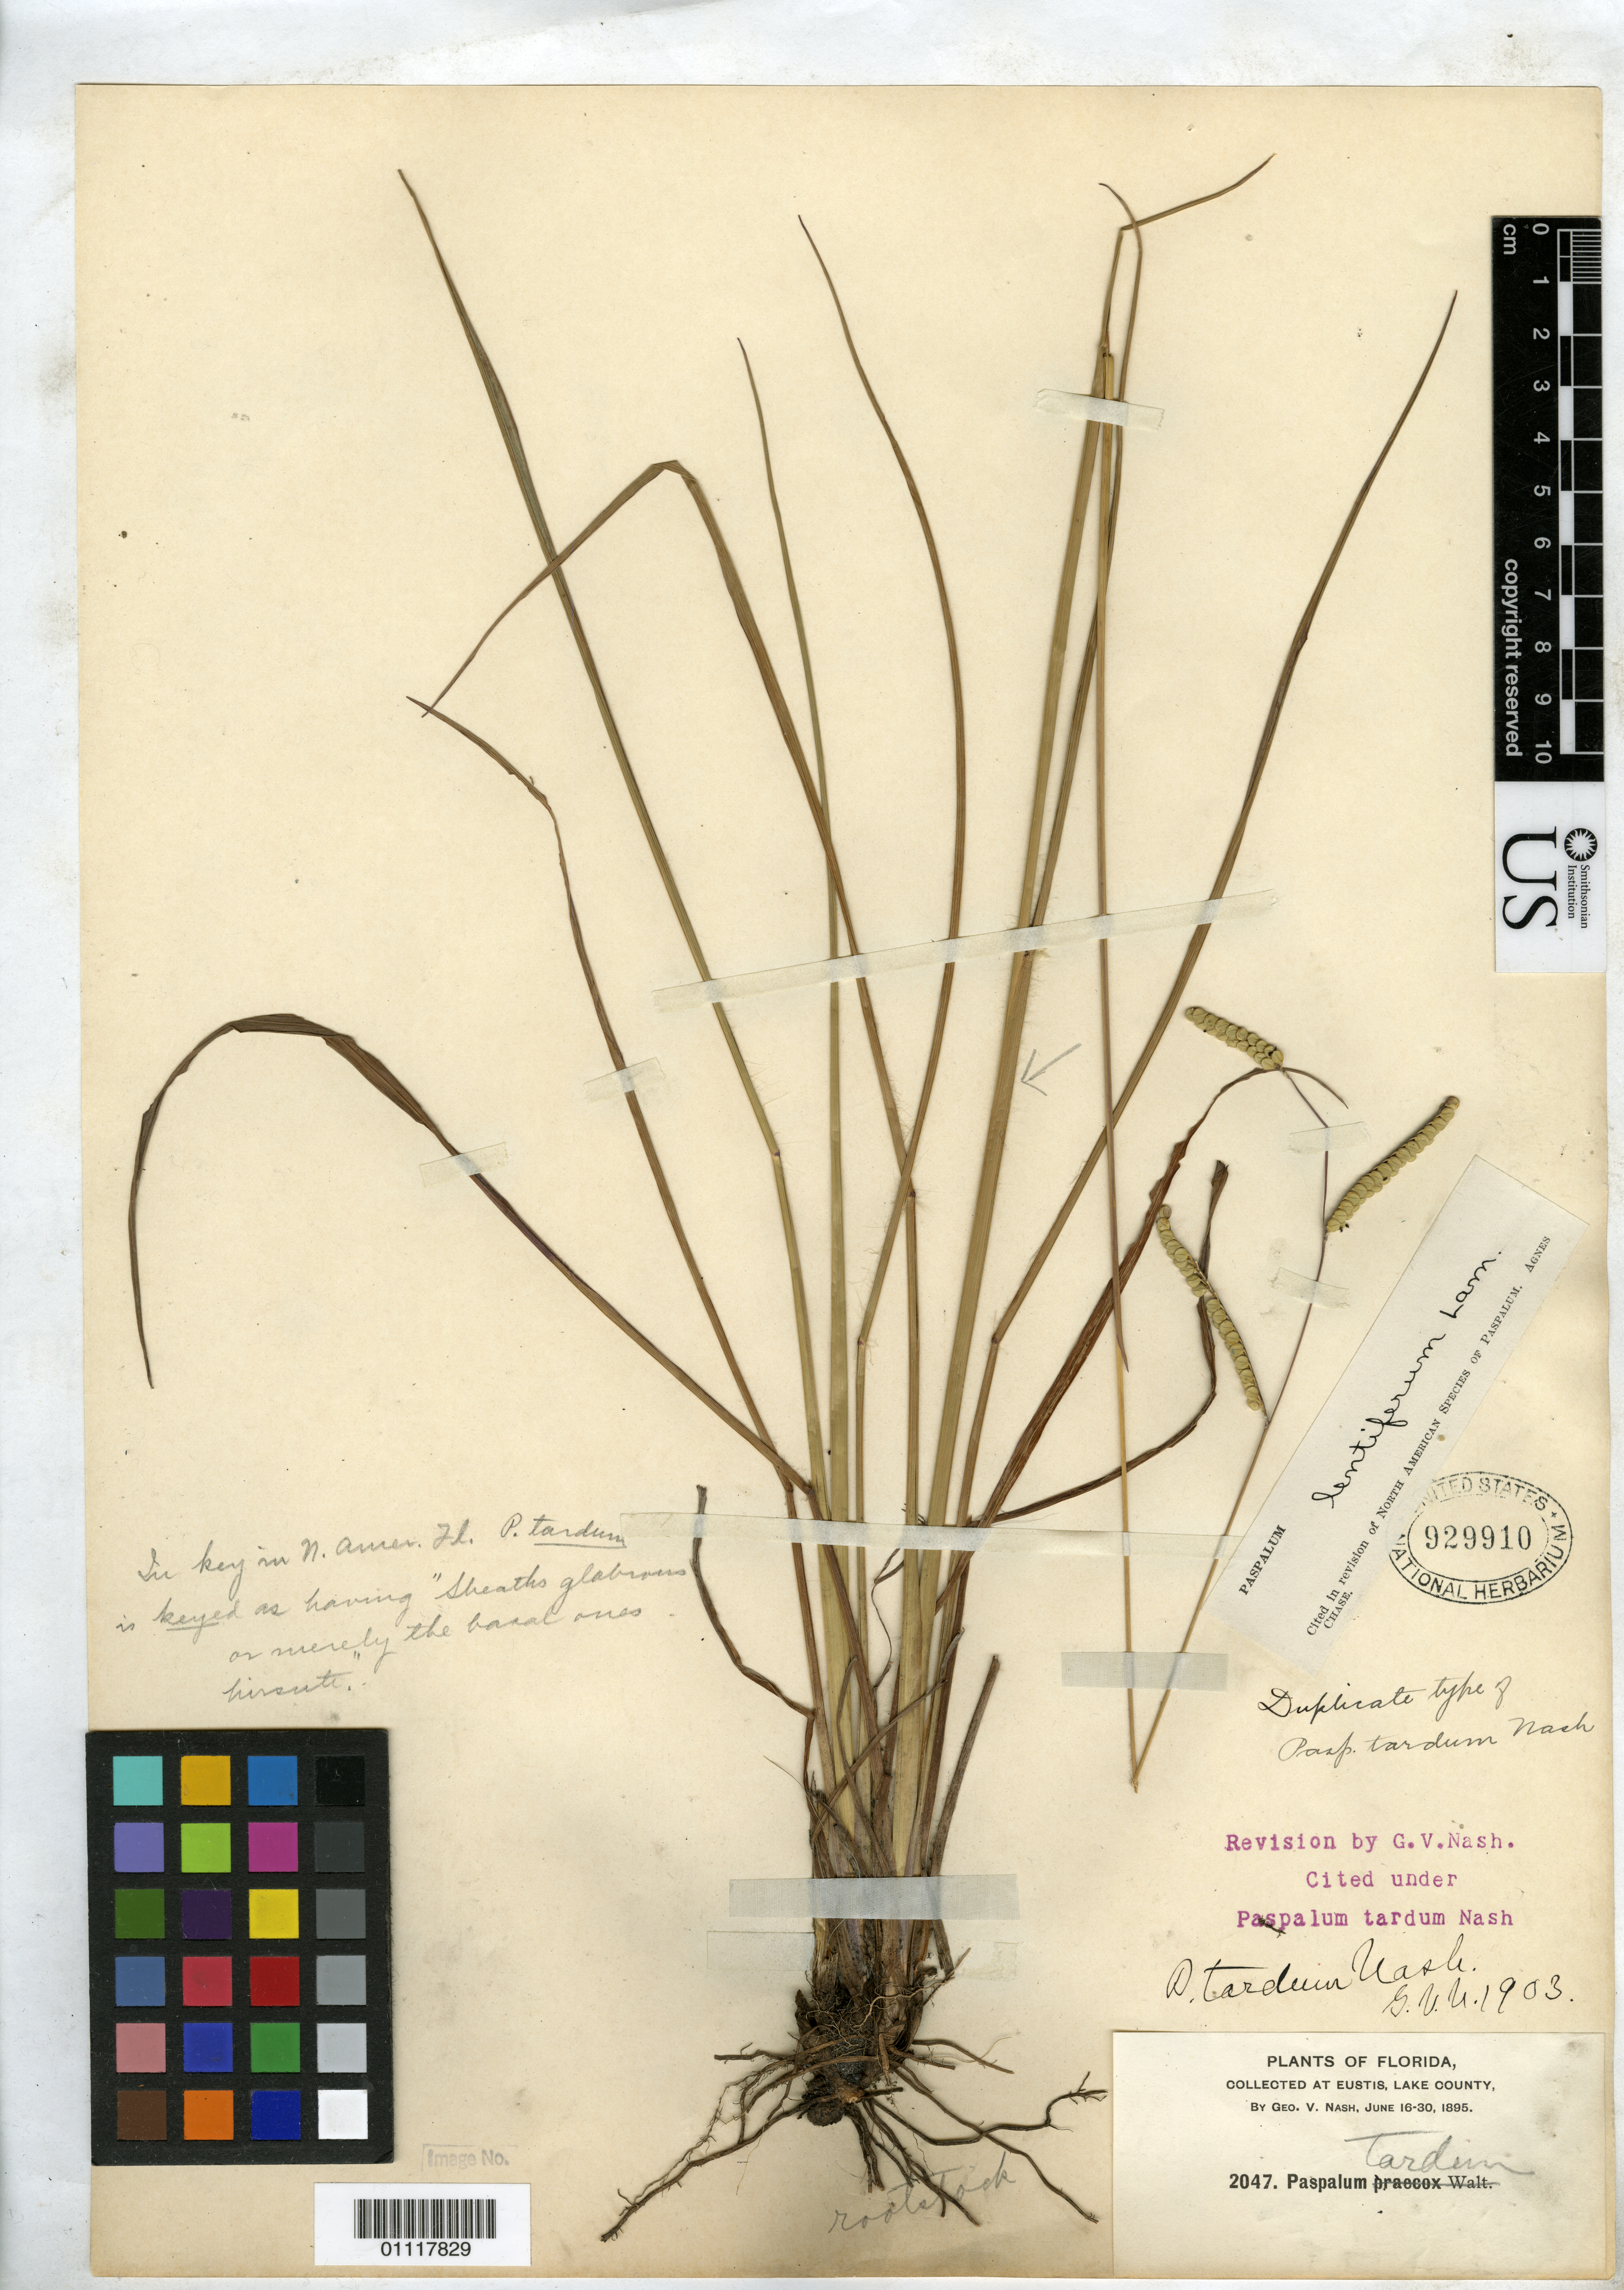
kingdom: Plantae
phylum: Tracheophyta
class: Liliopsida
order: Poales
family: Poaceae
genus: Paspalum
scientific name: Paspalum tardum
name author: Nash in Small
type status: Isotype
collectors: G. V. Nash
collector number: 2047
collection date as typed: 16 Jun 1895 to 30 Jun 1895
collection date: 1895-06-16/1895-06-30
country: United States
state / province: Florida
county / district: Lake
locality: Eustis, Lake County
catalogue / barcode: US 929910